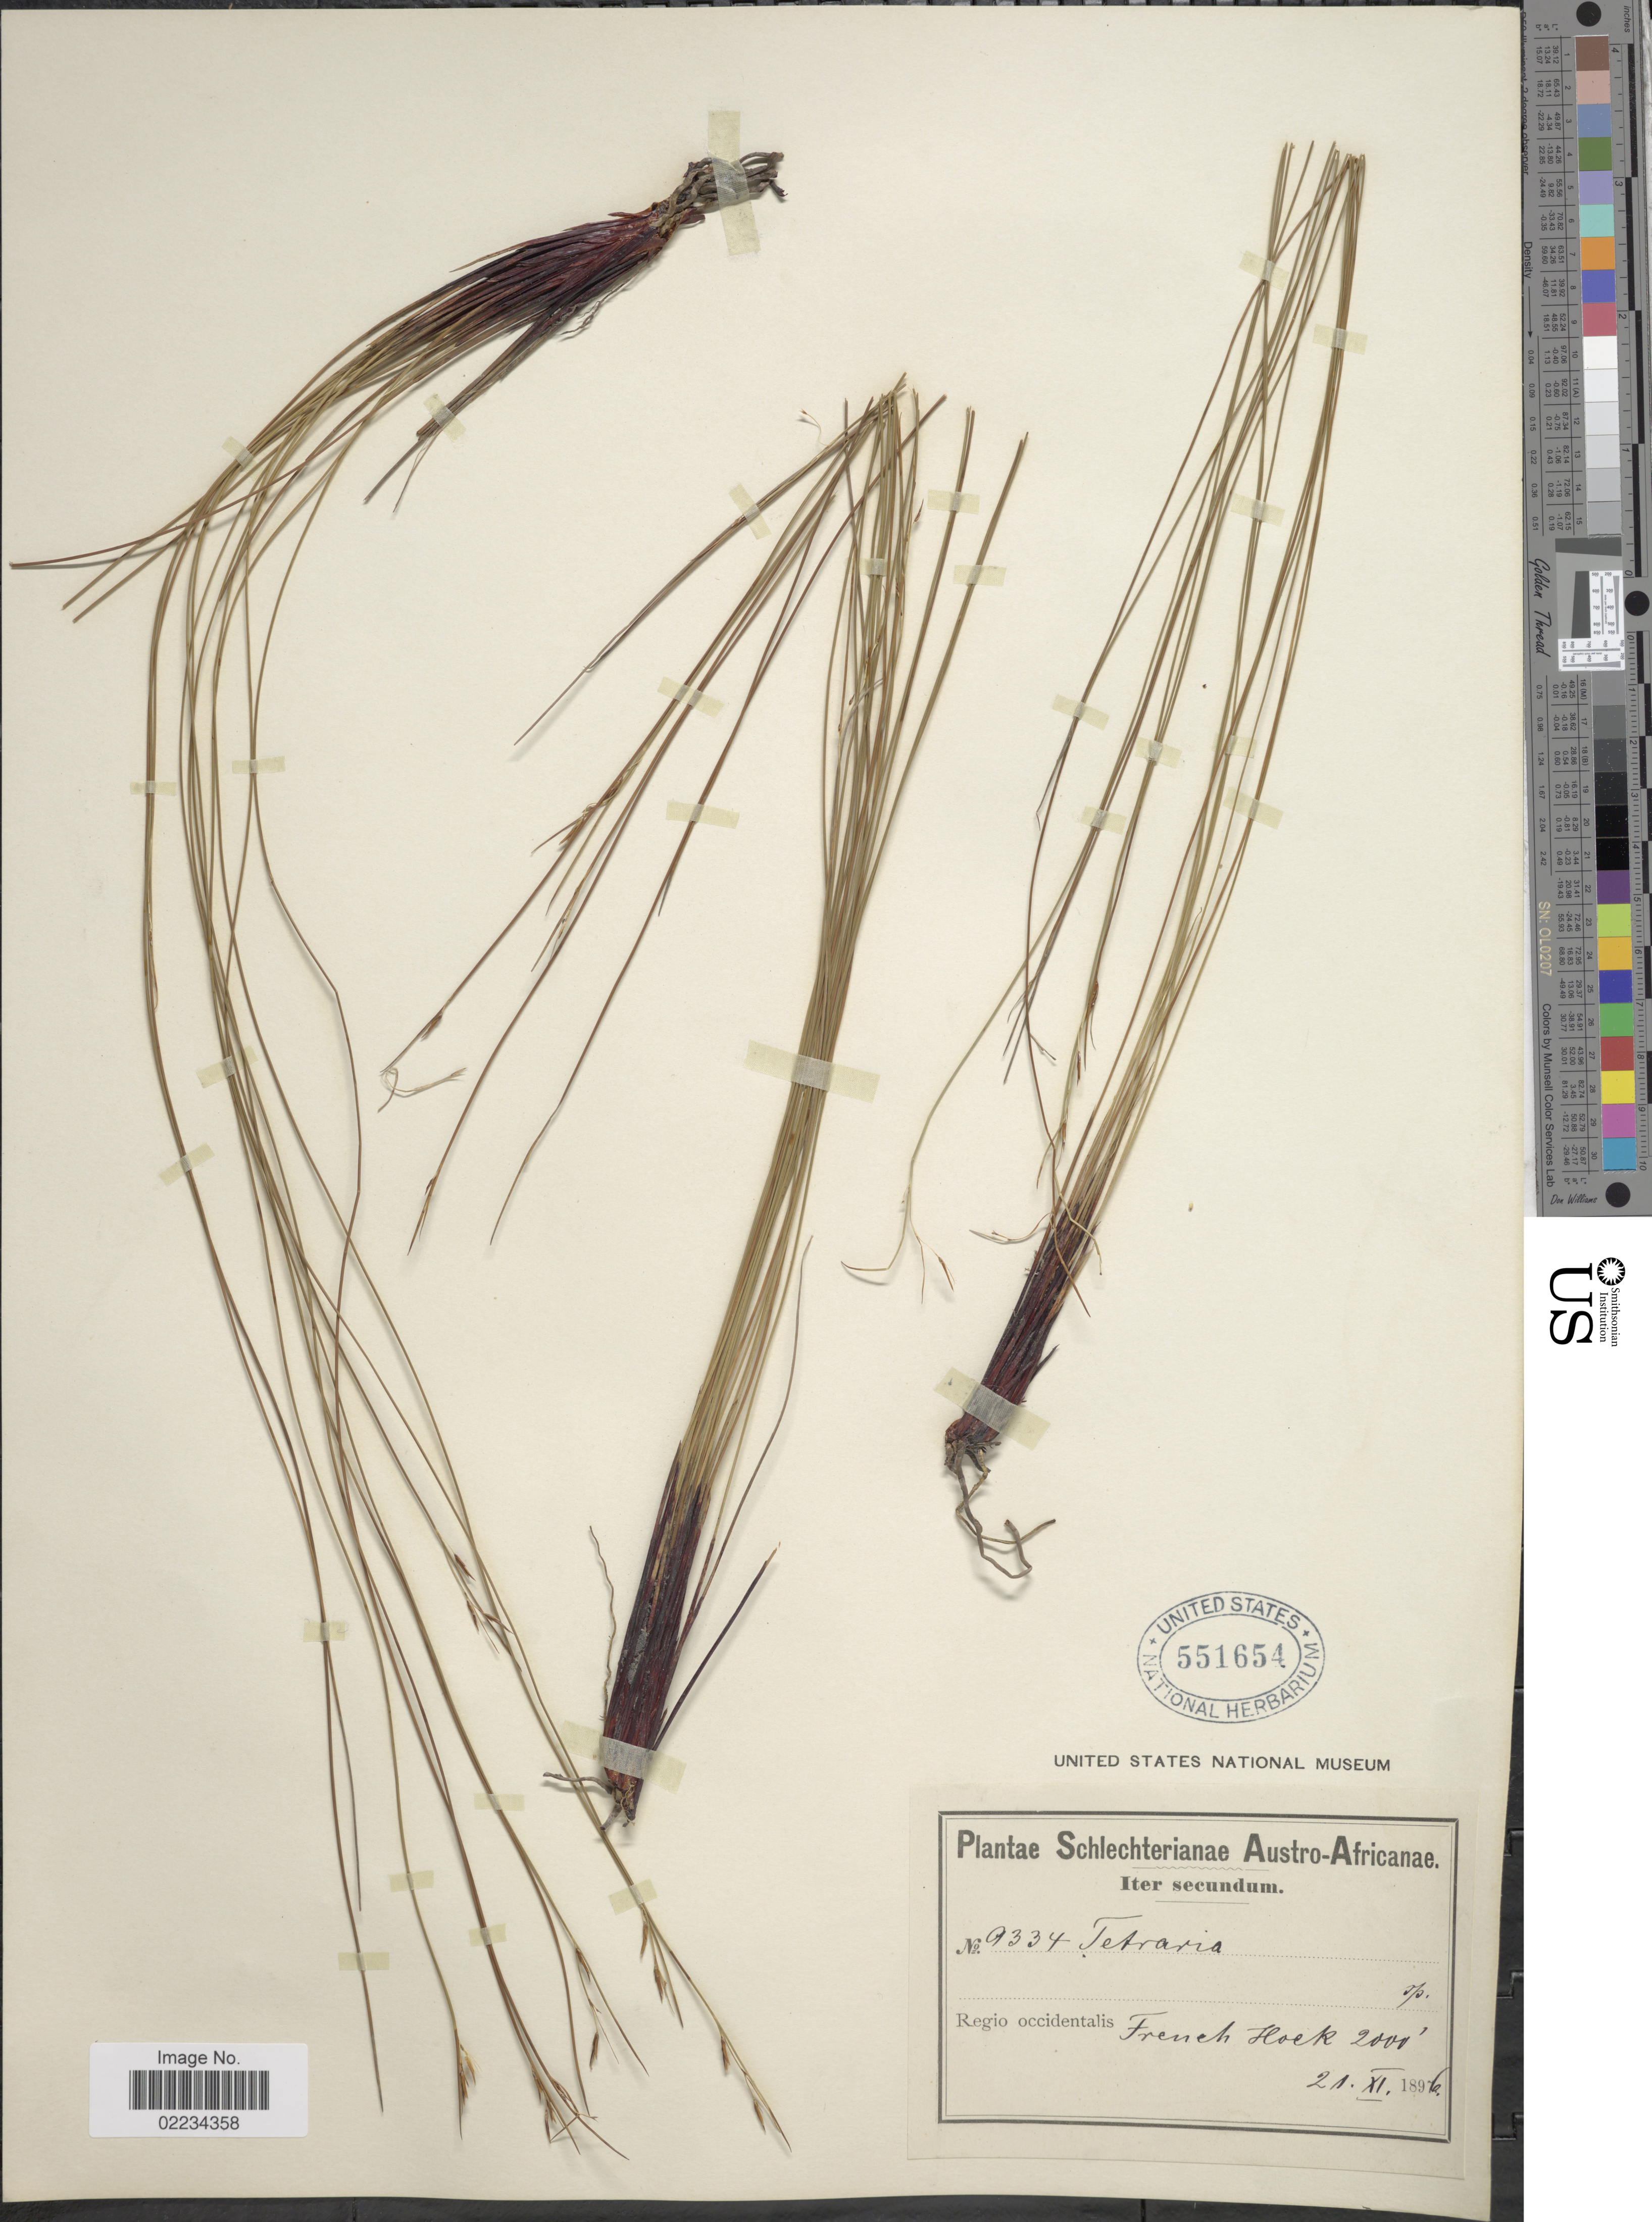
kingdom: Plantae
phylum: Tracheophyta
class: Liliopsida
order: Poales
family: Cyperaceae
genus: Schoenus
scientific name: Schoenus gracillimus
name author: T.L. Elliott & Muasya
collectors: Schlechter, --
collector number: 9334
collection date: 1896-11-21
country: South Africa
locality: Austro-Africanae, Iter secundum, Regio occidentalis, French Hoek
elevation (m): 610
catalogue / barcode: US 551654